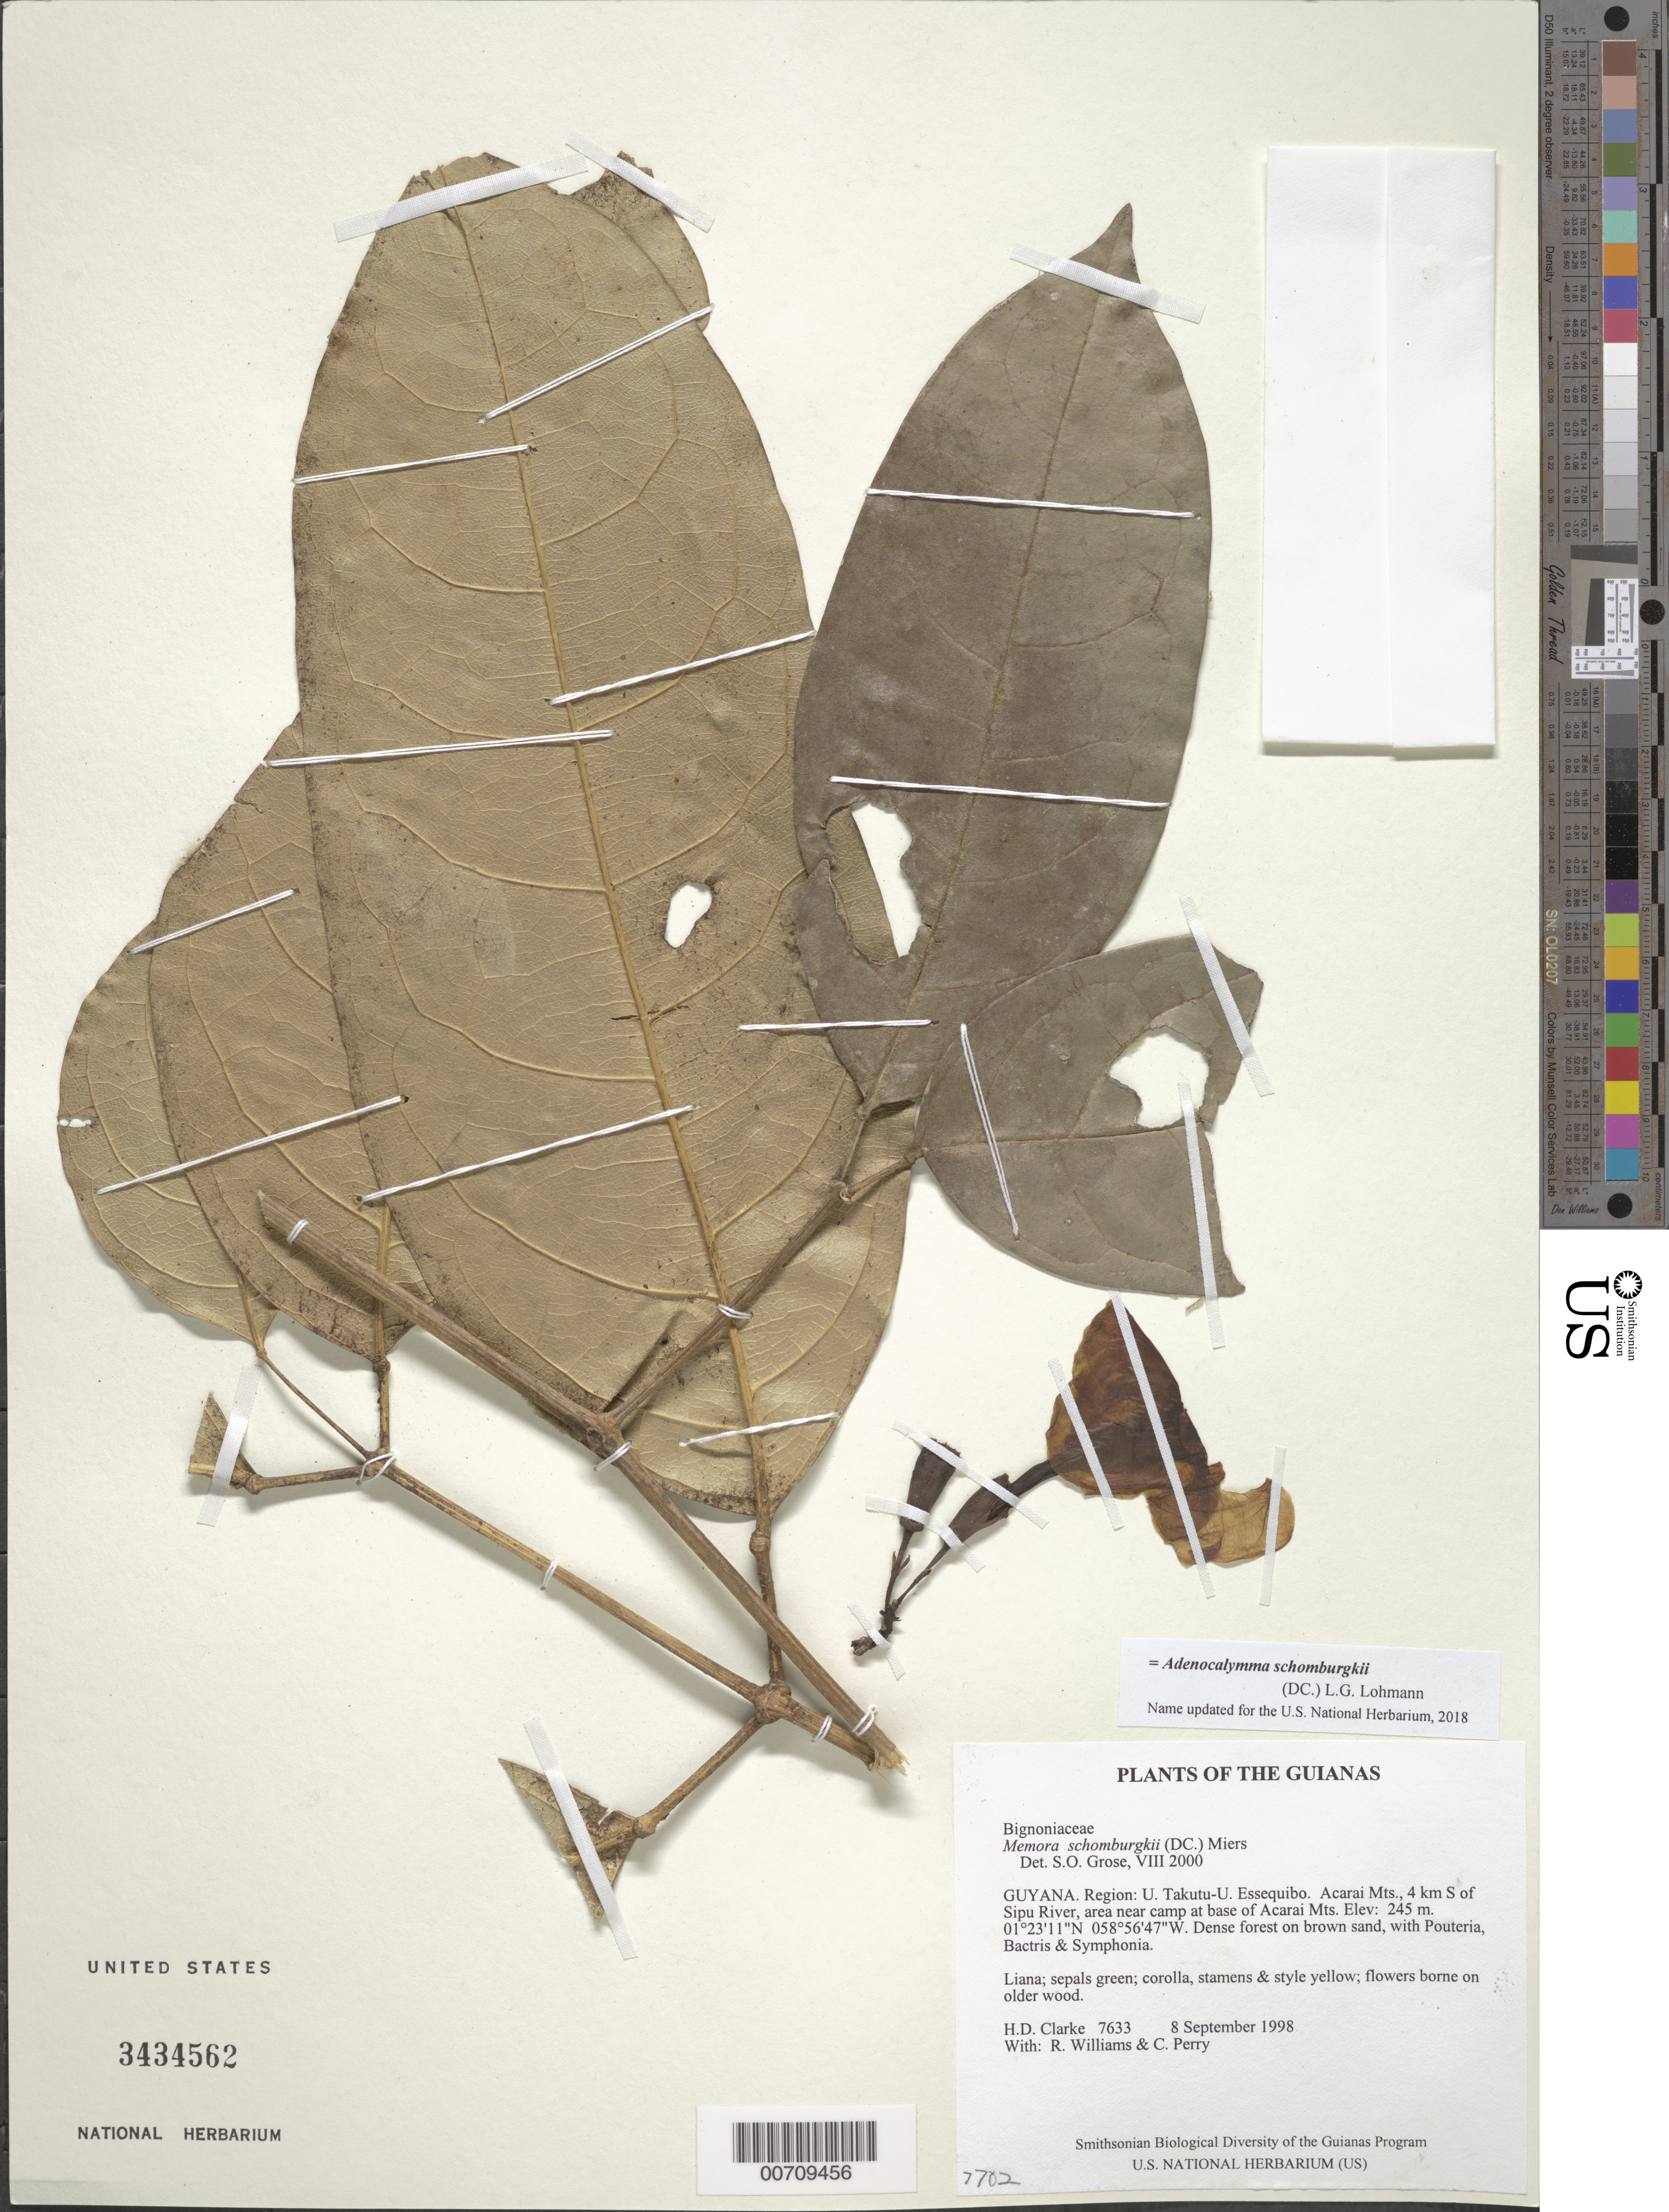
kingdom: Plantae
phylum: Tracheophyta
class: Magnoliopsida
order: Lamiales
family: Bignoniaceae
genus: Adenocalymma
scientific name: Adenocalymma schomburgkii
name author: (DC.) L.G. Lohmann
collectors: H. D. Clarke, R. Williams & C. Perry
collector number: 7633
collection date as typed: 8 September 1998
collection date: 1998-09-08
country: Guyana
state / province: U. Takutu-U. Essequibo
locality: Acarai Mts., 4 km S of Sipu River, area near camp at base of Acarai Mts.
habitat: Dense forest on brown sand, with Pouteria, Bactris & Symphonia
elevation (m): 245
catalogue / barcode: US 3434562